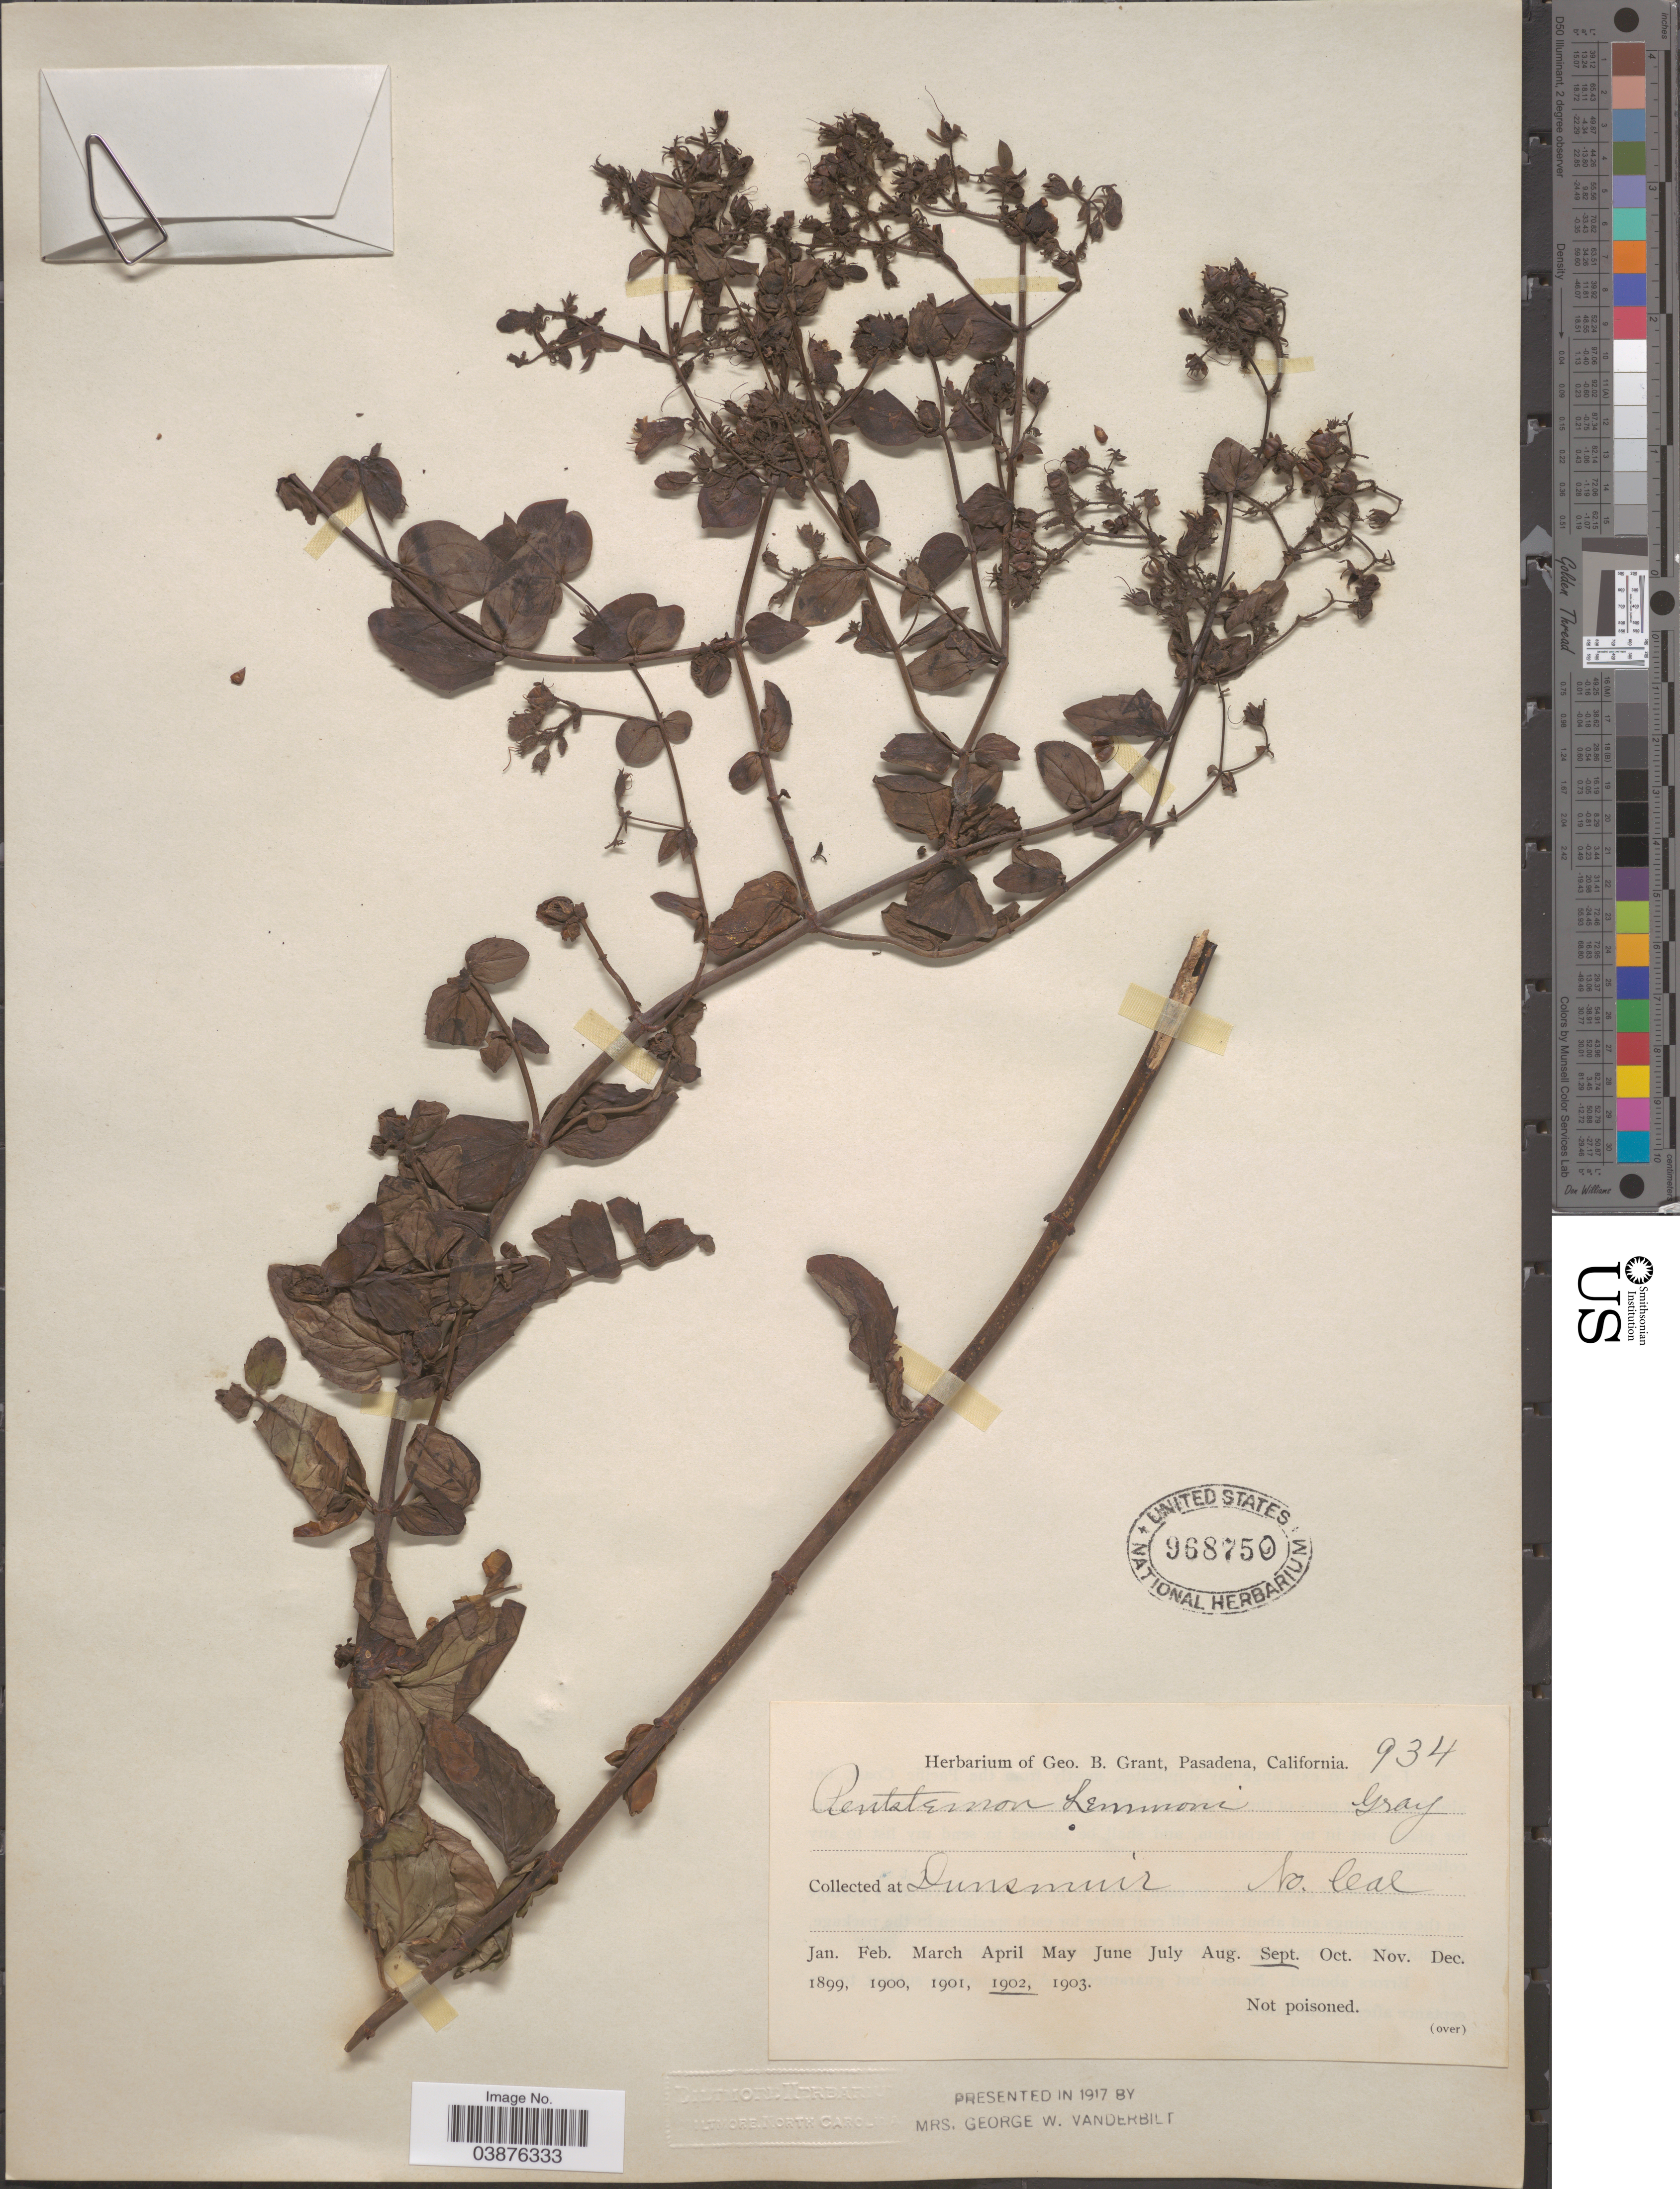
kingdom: Plantae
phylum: Tracheophyta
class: Magnoliopsida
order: Lamiales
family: Plantaginaceae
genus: Penstemon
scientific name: Penstemon lemmonii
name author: A. Gray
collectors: ex herb. Geo. B. Grant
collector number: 934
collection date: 1902-09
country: United States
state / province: North Carolina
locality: Dunsmuir.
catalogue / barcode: US 968750